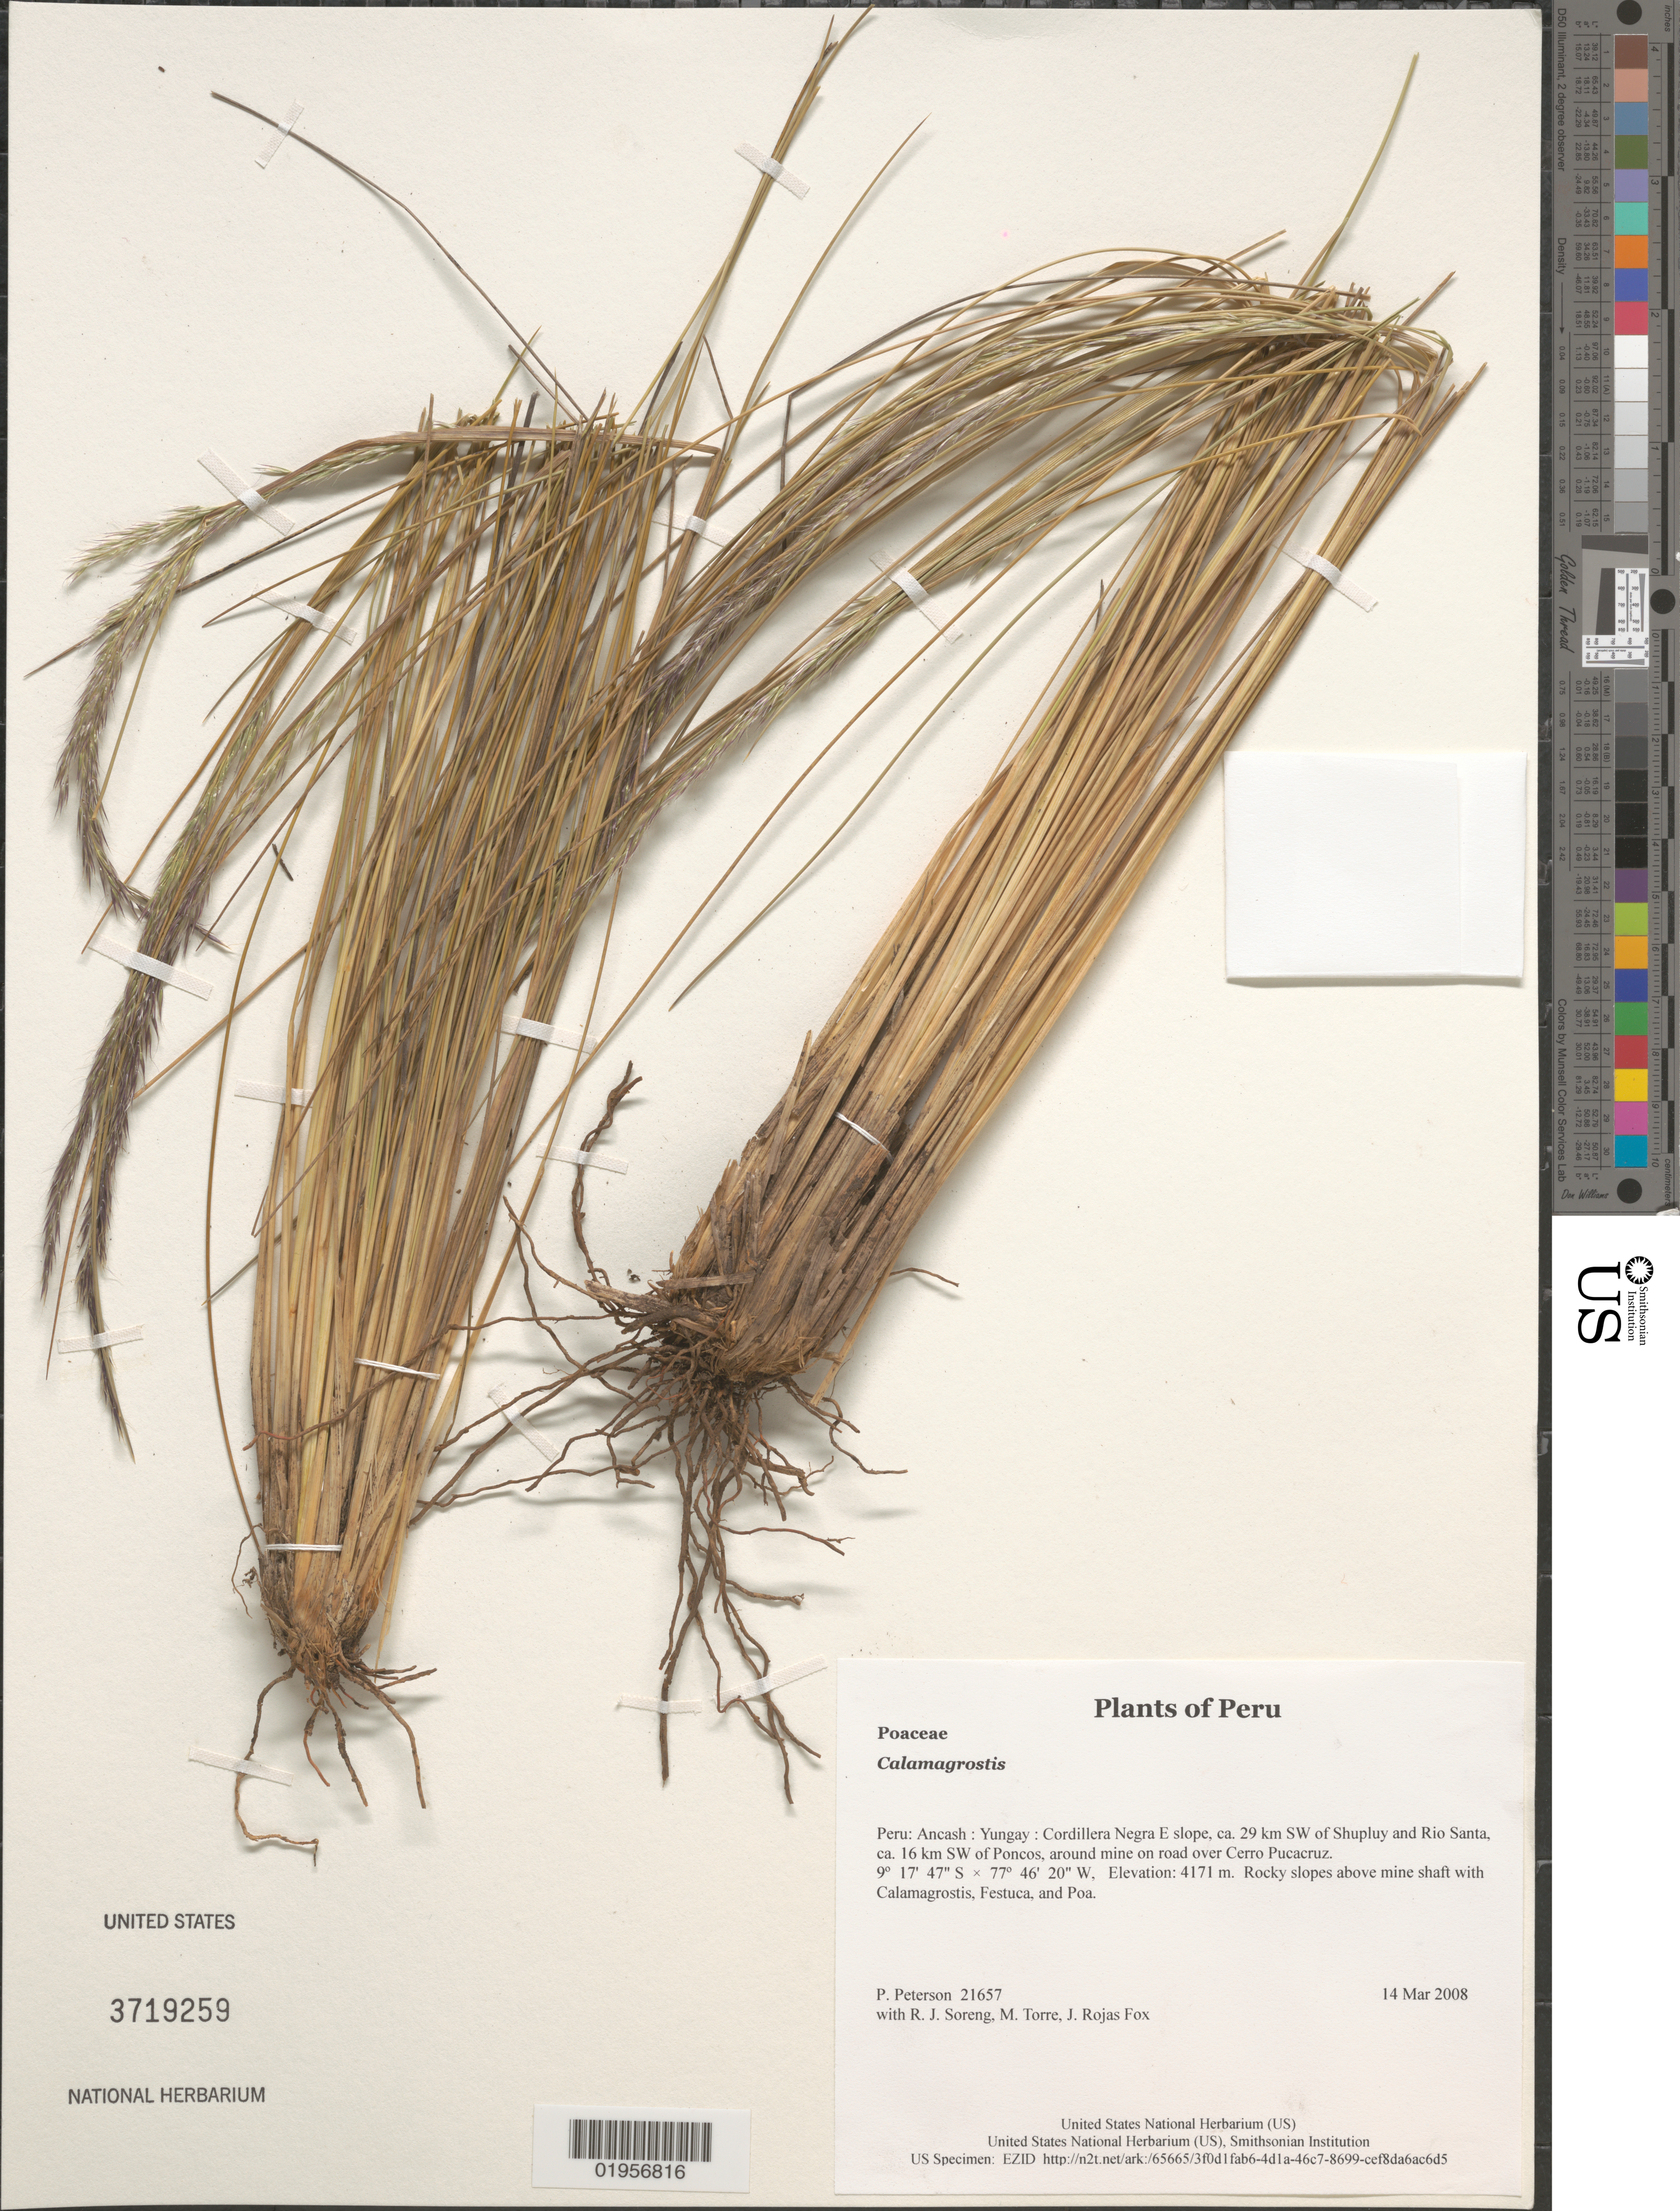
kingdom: Plantae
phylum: Tracheophyta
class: Liliopsida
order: Poales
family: Poaceae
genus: Calamagrostis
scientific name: Calamagrostis sp.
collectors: P. M. Peterson, R. J. Soreng, M. Torre & J. Rojas Fox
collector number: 21657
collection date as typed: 14 Mar 2008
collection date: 2008-03-14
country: Peru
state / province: Ancash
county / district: Yungay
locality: Cordillera Negra E slope, ca. 29 km SW of Shupluy and Rio Santa, ca. 16 km SW of Poncos, around mine on road over Cerro Pucacruz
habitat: Rocky slopes above mine shaft with Calamagrostis, Festuca, and Poa.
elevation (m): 4171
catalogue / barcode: US 3719259